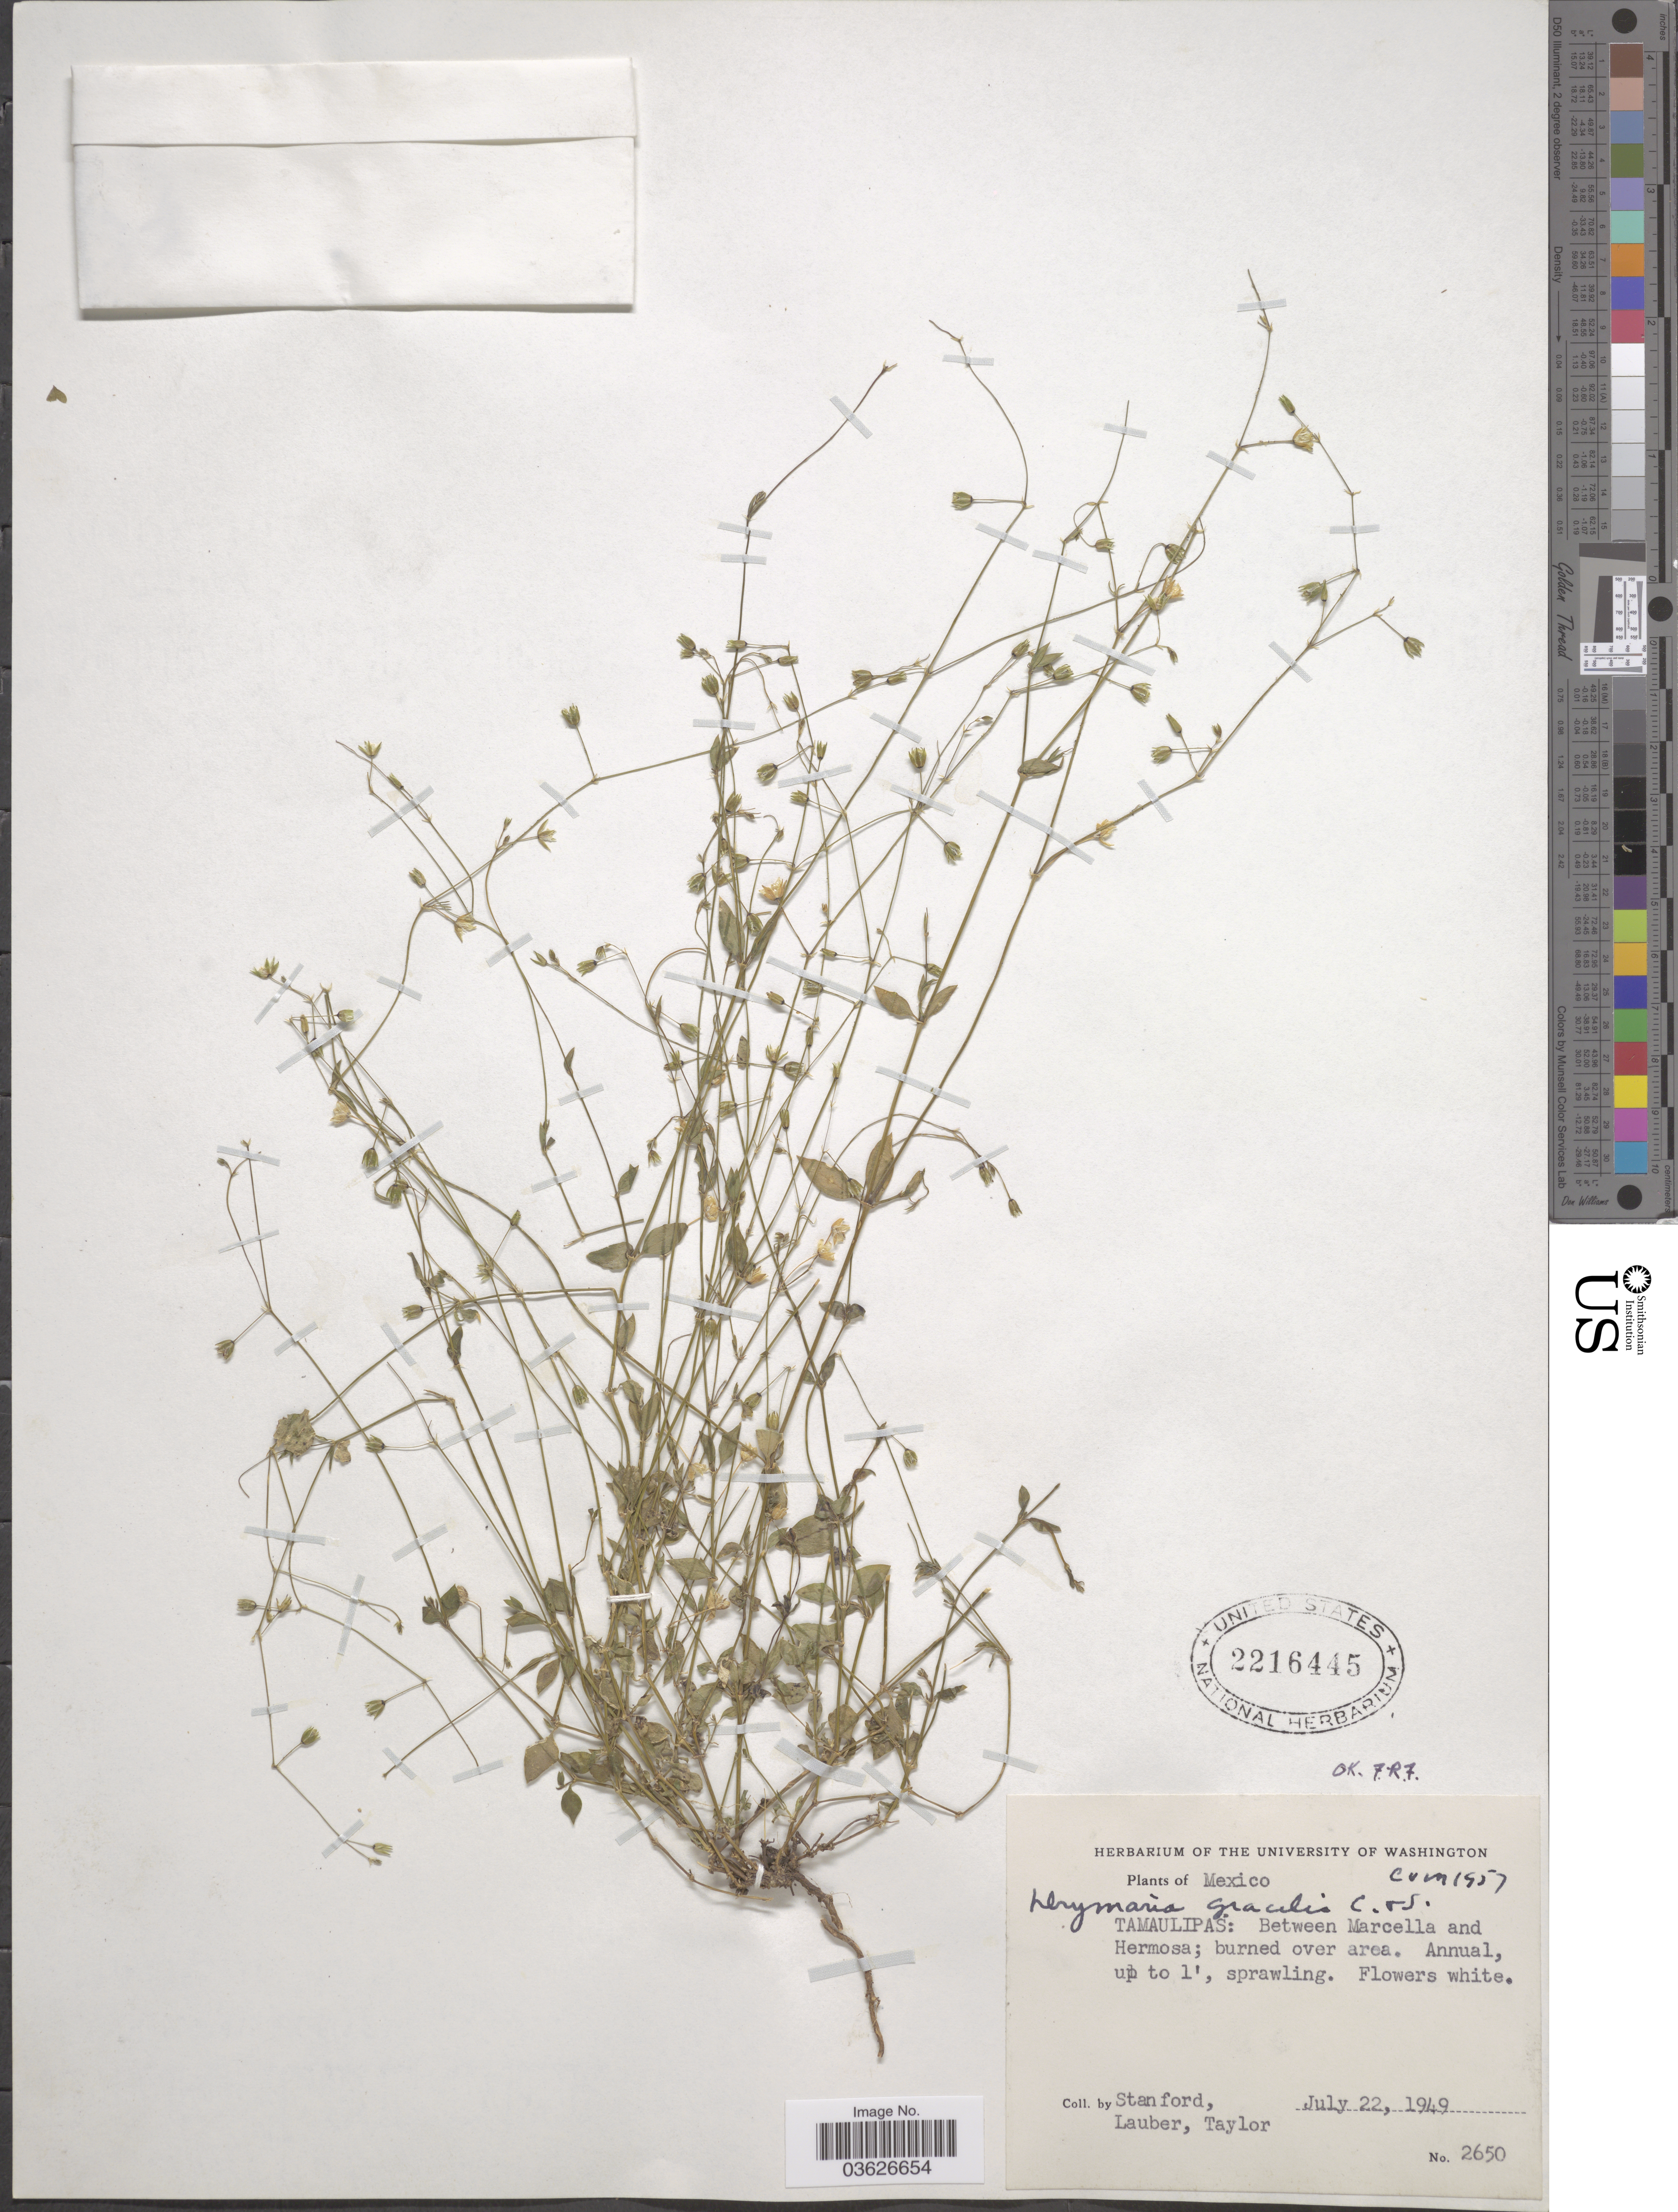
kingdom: Plantae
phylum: Tracheophyta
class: Magnoliopsida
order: Caryophyllales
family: Caryophyllaceae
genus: Drymaria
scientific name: Drymaria gracilis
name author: Cham. & Schltdl.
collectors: -. Stanford, Lauber, -- & -- Taylor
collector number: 2650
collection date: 1949-07-22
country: Mexico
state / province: Tamaulipas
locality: Between Marcella and Hermosa.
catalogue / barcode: US 2216445